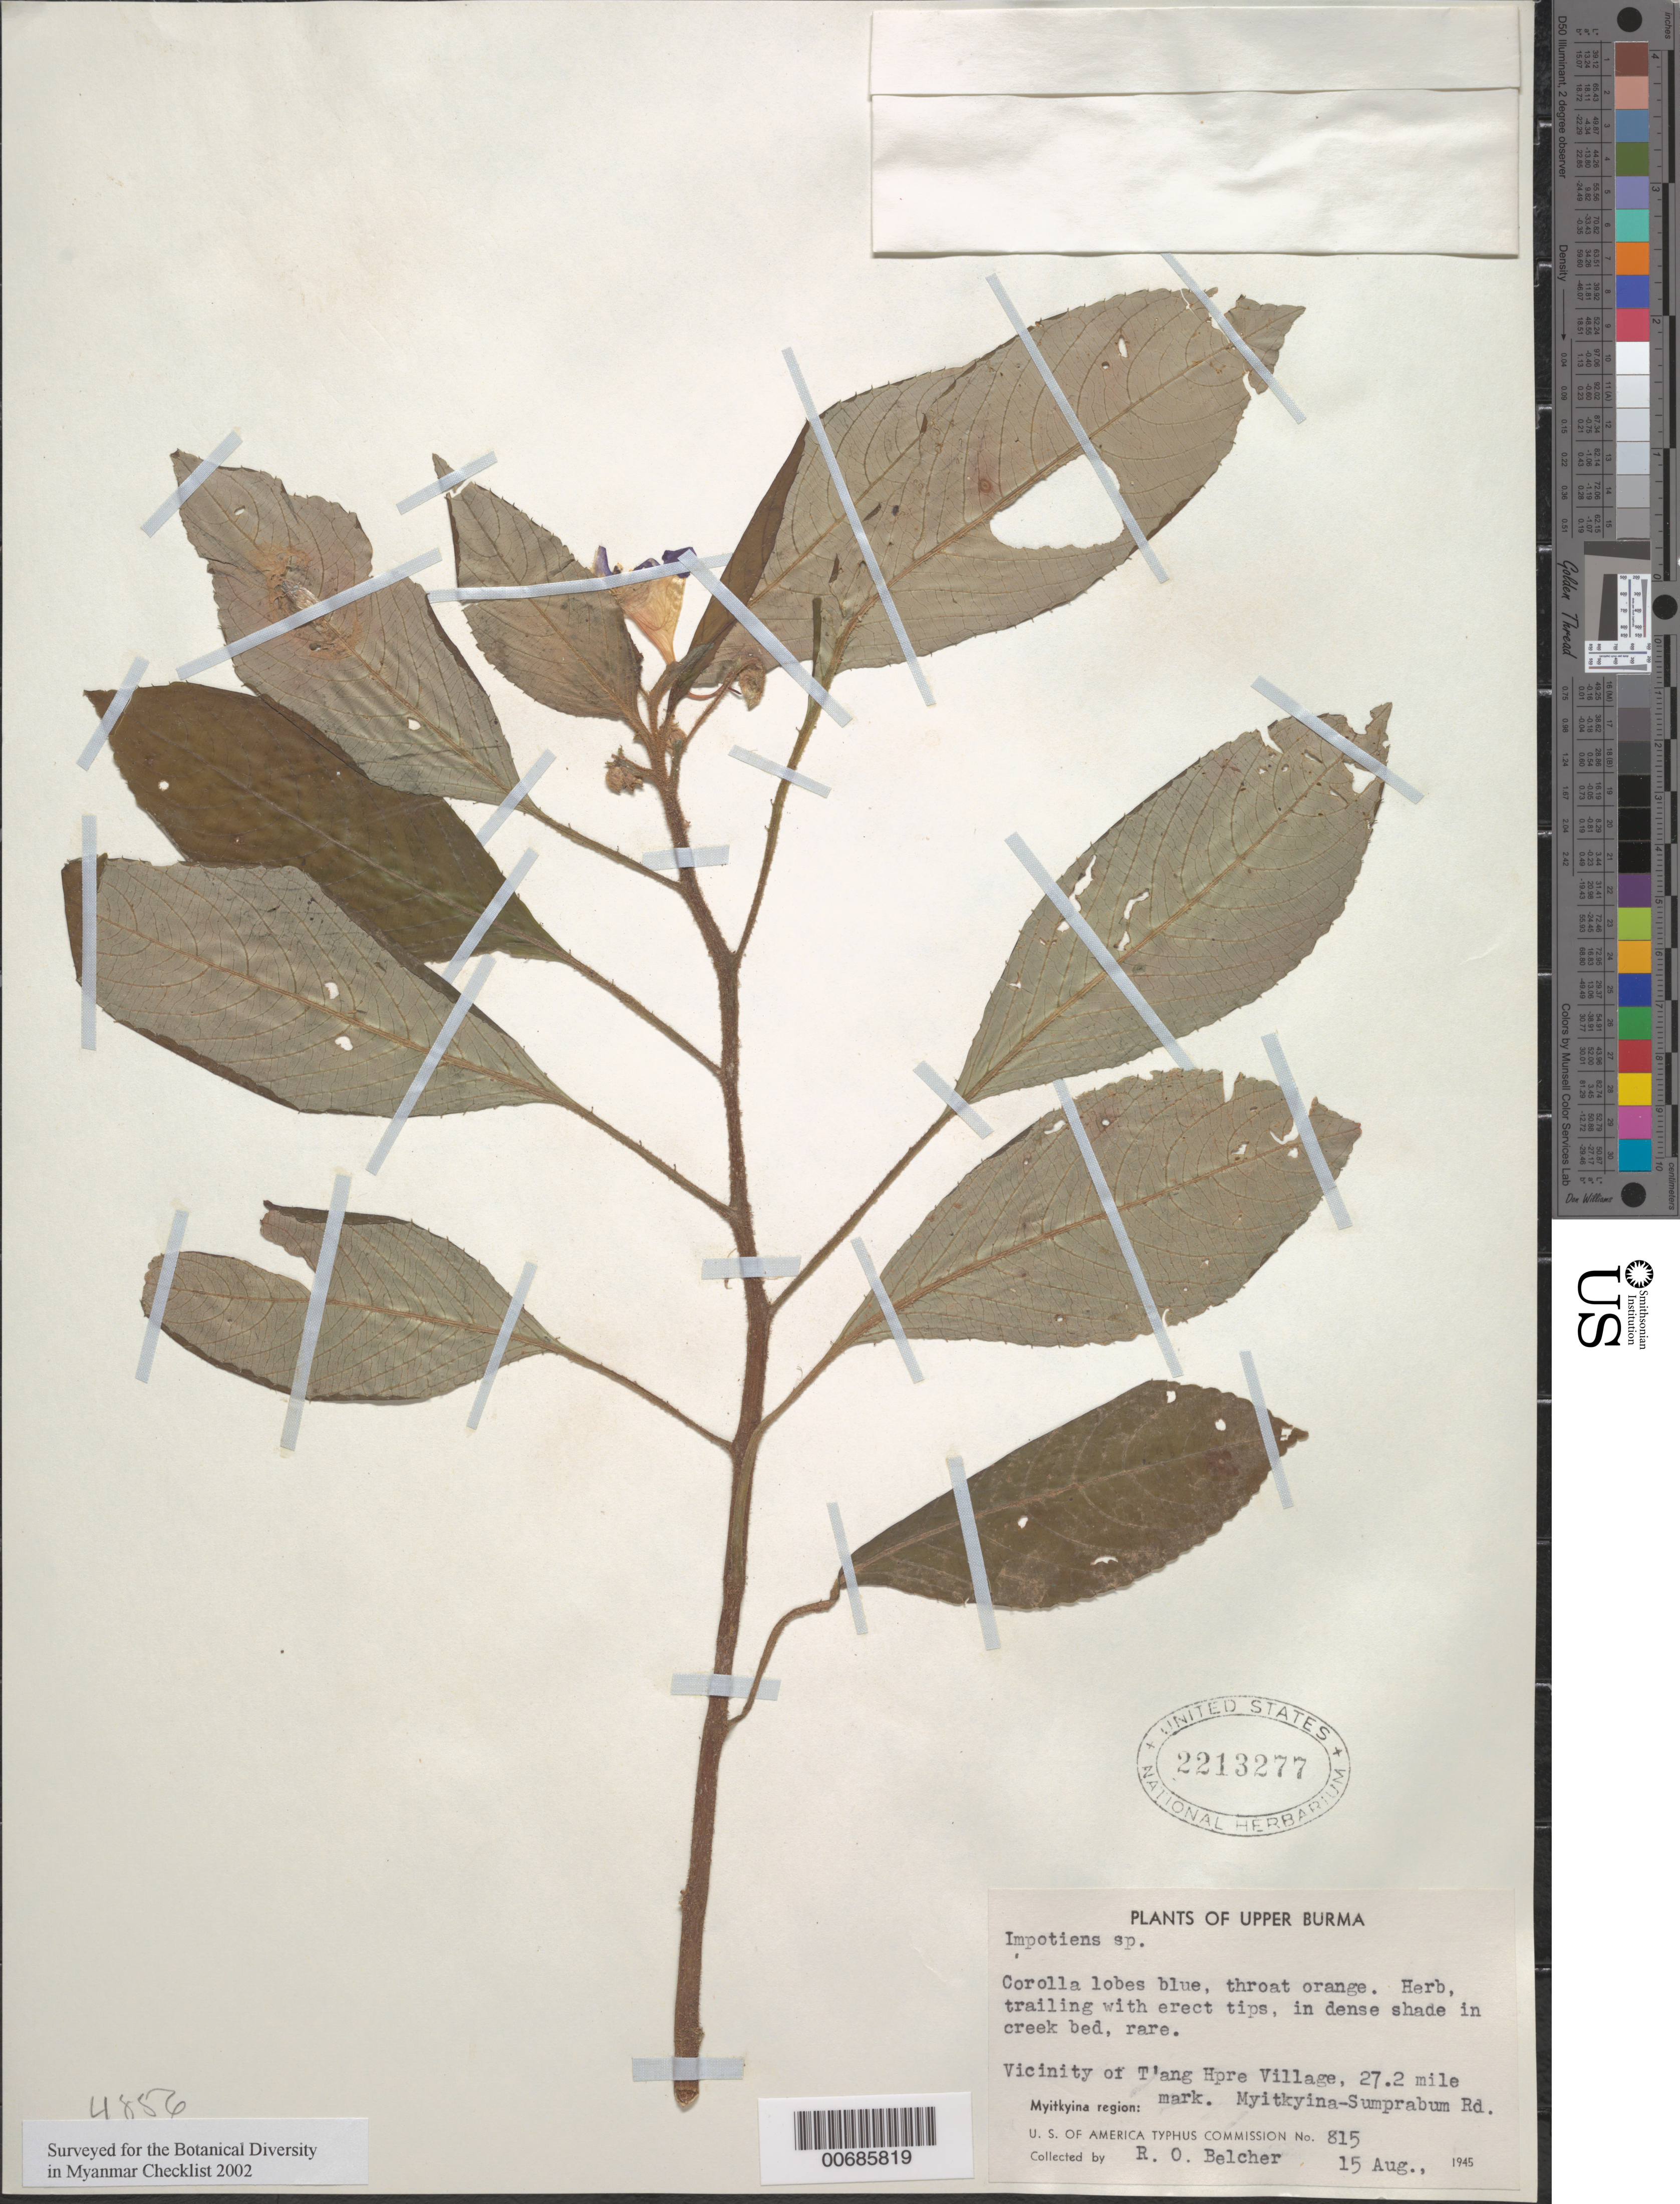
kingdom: Plantae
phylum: Tracheophyta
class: Magnoliopsida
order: Ericales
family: Balsaminaceae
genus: Impatiens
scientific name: Impatiens sp.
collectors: R. Belcher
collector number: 815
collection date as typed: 15 Aug 1945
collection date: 1945-08-15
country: Myanmar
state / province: Kachin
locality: T'ang Hpre Village, 27.2 mile mark, Myitkyina-Sumprabum Road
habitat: Dense shade in creek bed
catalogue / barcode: US 2213277